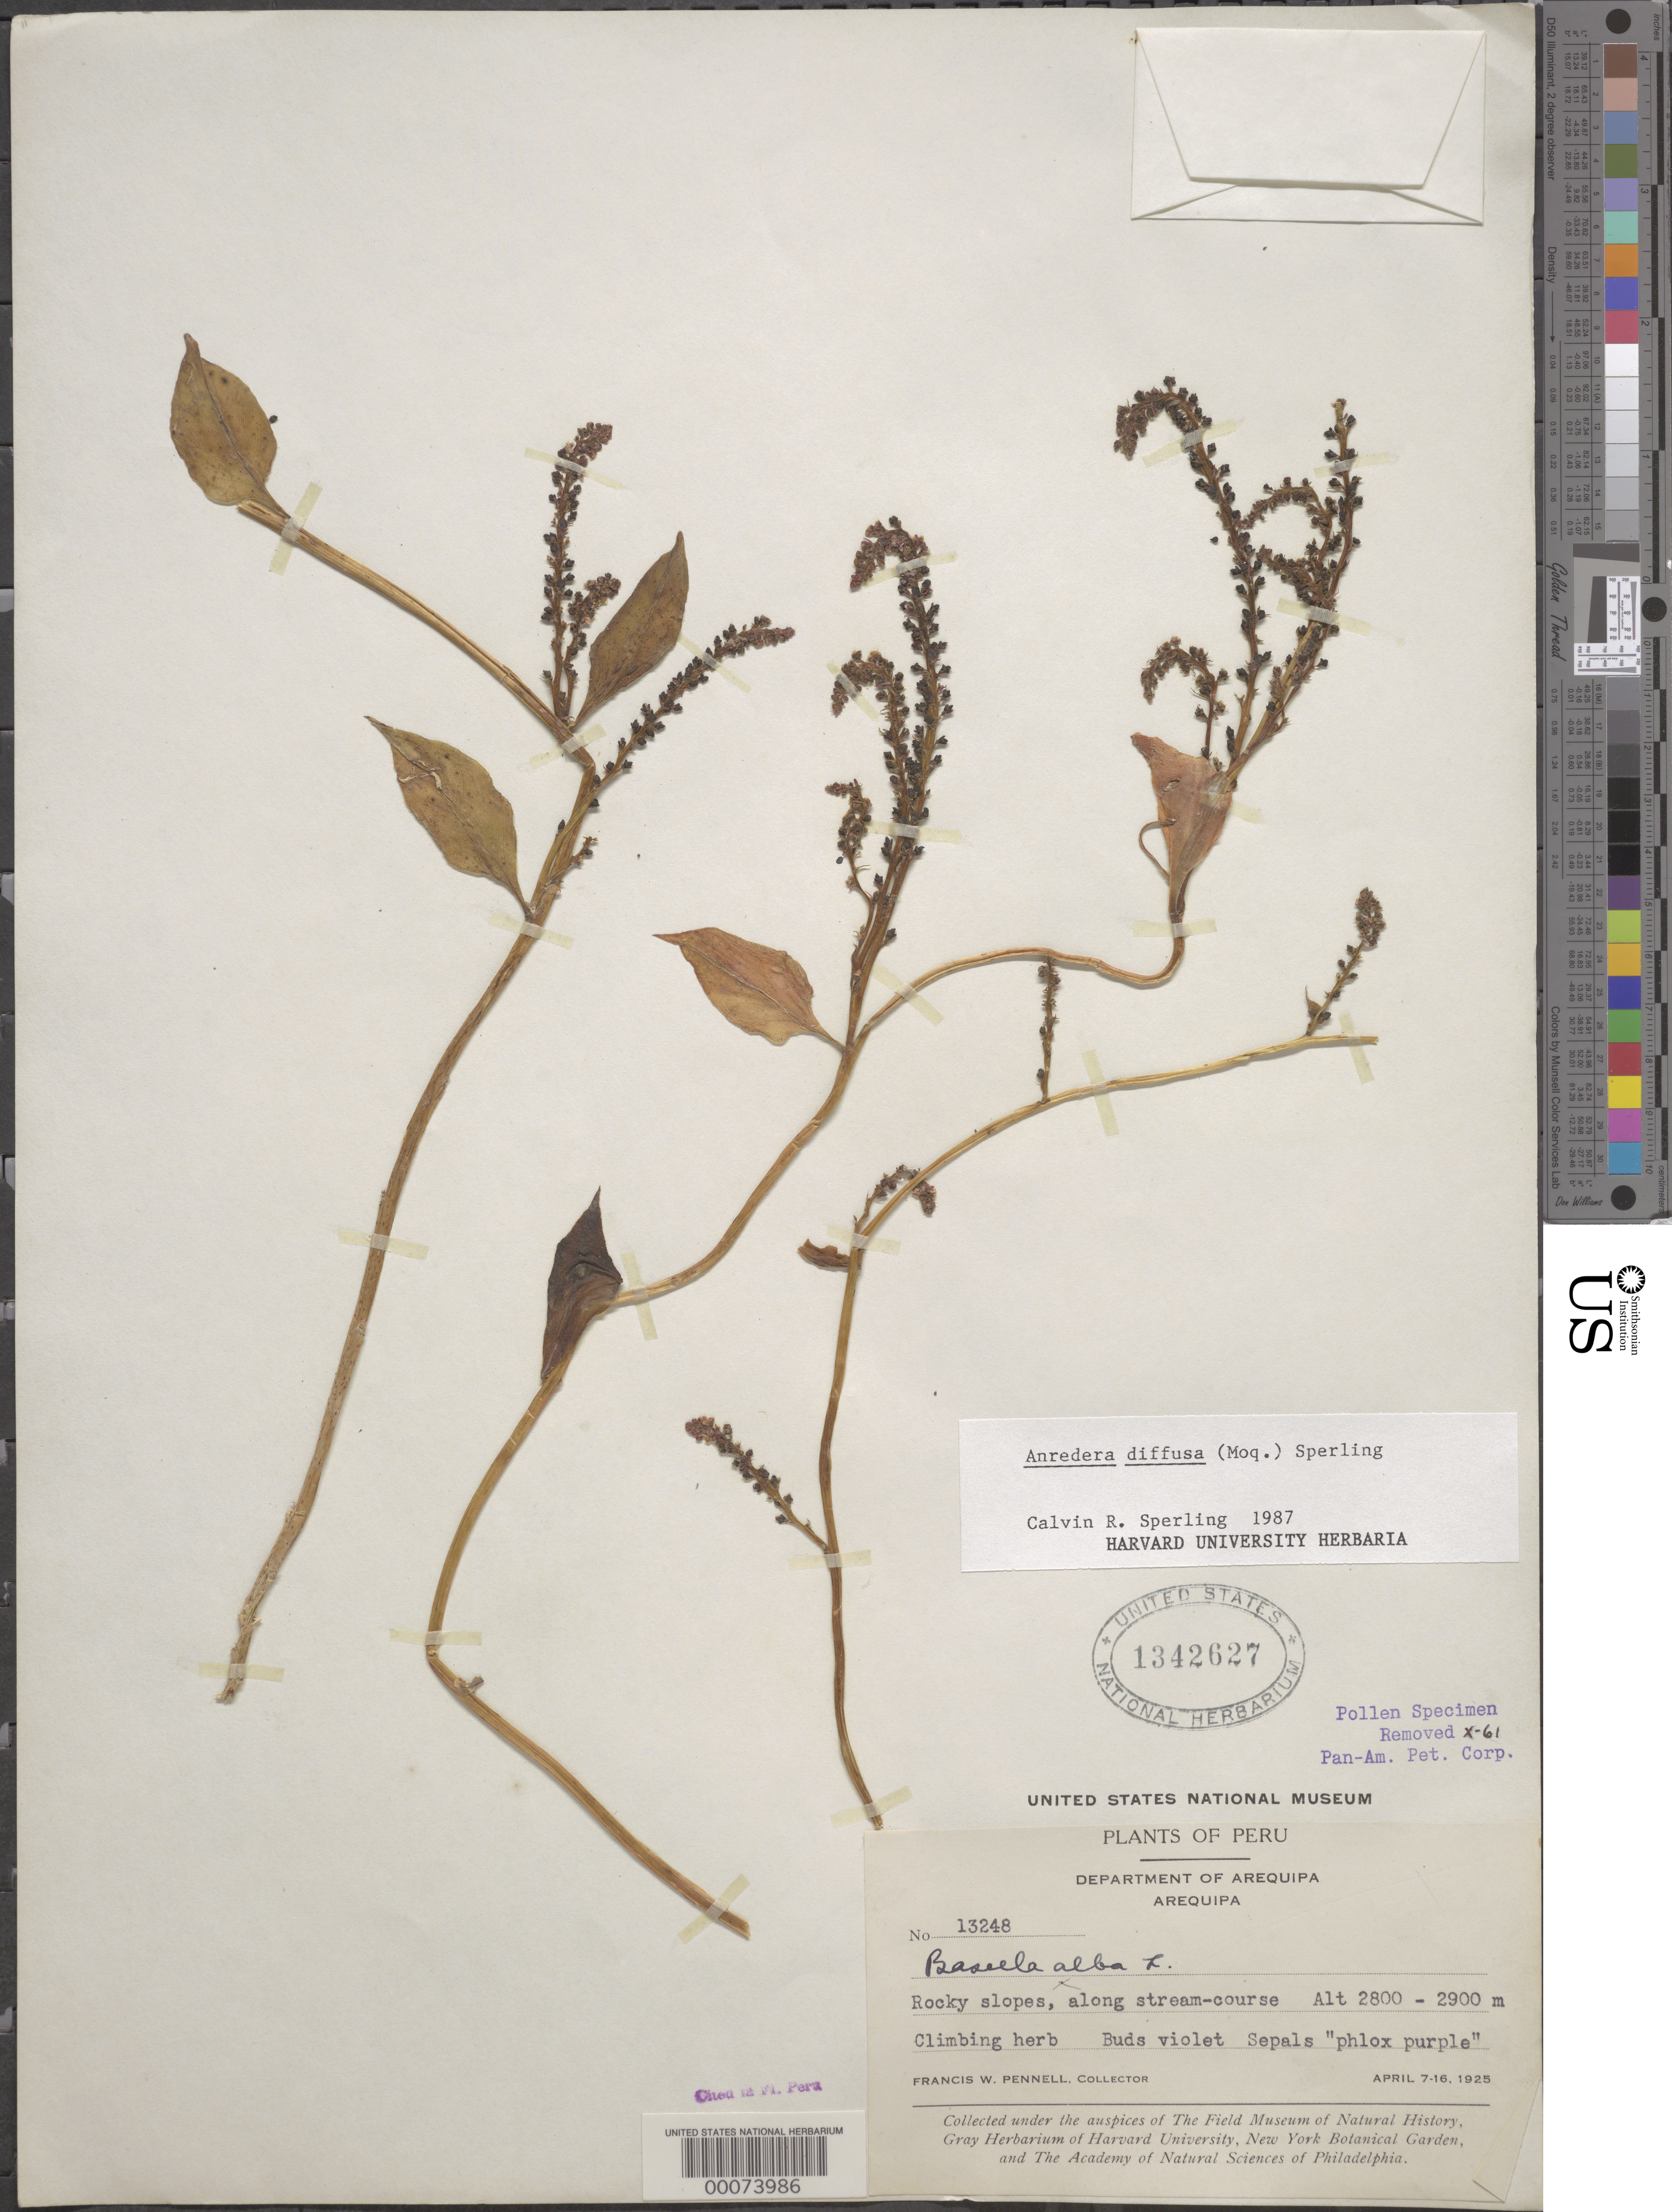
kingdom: Plantae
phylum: Tracheophyta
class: Magnoliopsida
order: Caryophyllales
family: Basellaceae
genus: Anredera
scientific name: Anredera diffusa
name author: (Moq.) Sperling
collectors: F. W. Pennell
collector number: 13248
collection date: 1925-04-07/1925-04-16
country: Peru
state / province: Arequipa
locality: Department of Arequipa.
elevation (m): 2800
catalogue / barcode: US 1342627